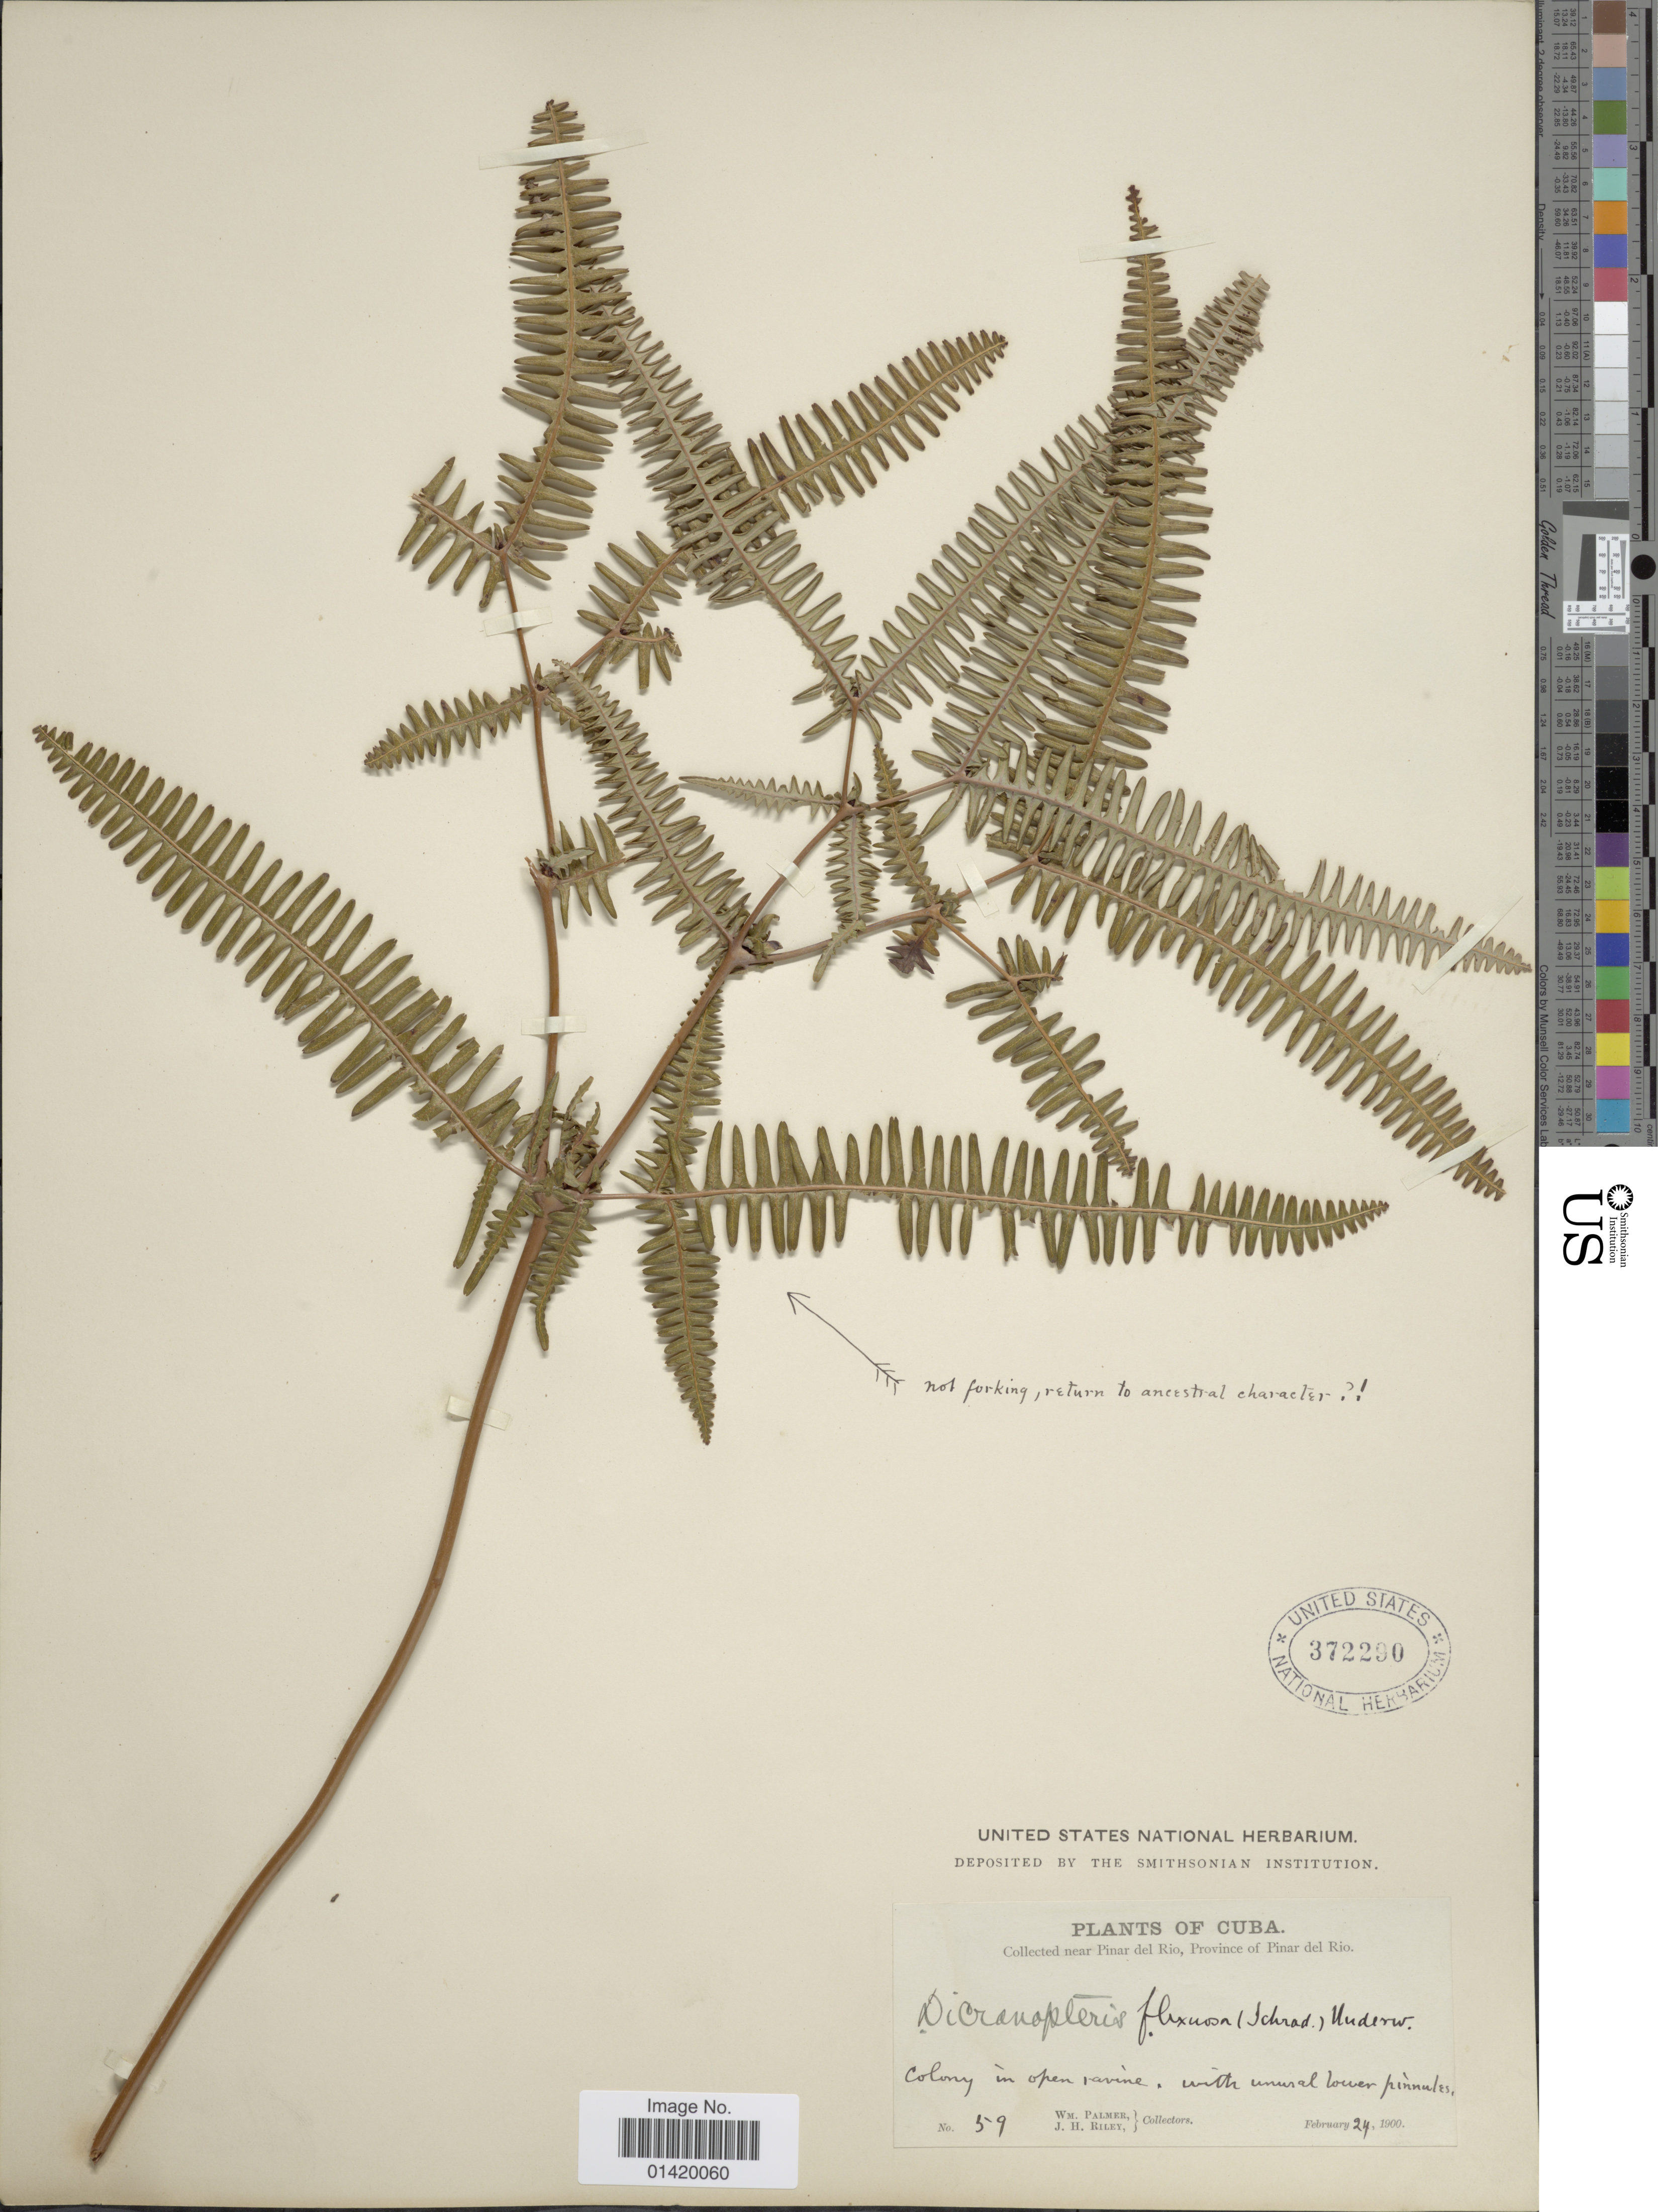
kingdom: Plantae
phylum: Tracheophyta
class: Polypodiopsida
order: Gleicheniales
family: Gleicheniaceae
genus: Dicranopteris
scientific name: Dicranopteris flexuosa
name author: (Schrad.) Underw.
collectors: W. Palmer & J. H. Riley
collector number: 59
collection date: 1900-02-24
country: Cuba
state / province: Pinar del Río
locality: Near Pinar del Rio, Colony in open ravine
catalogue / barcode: US 372290